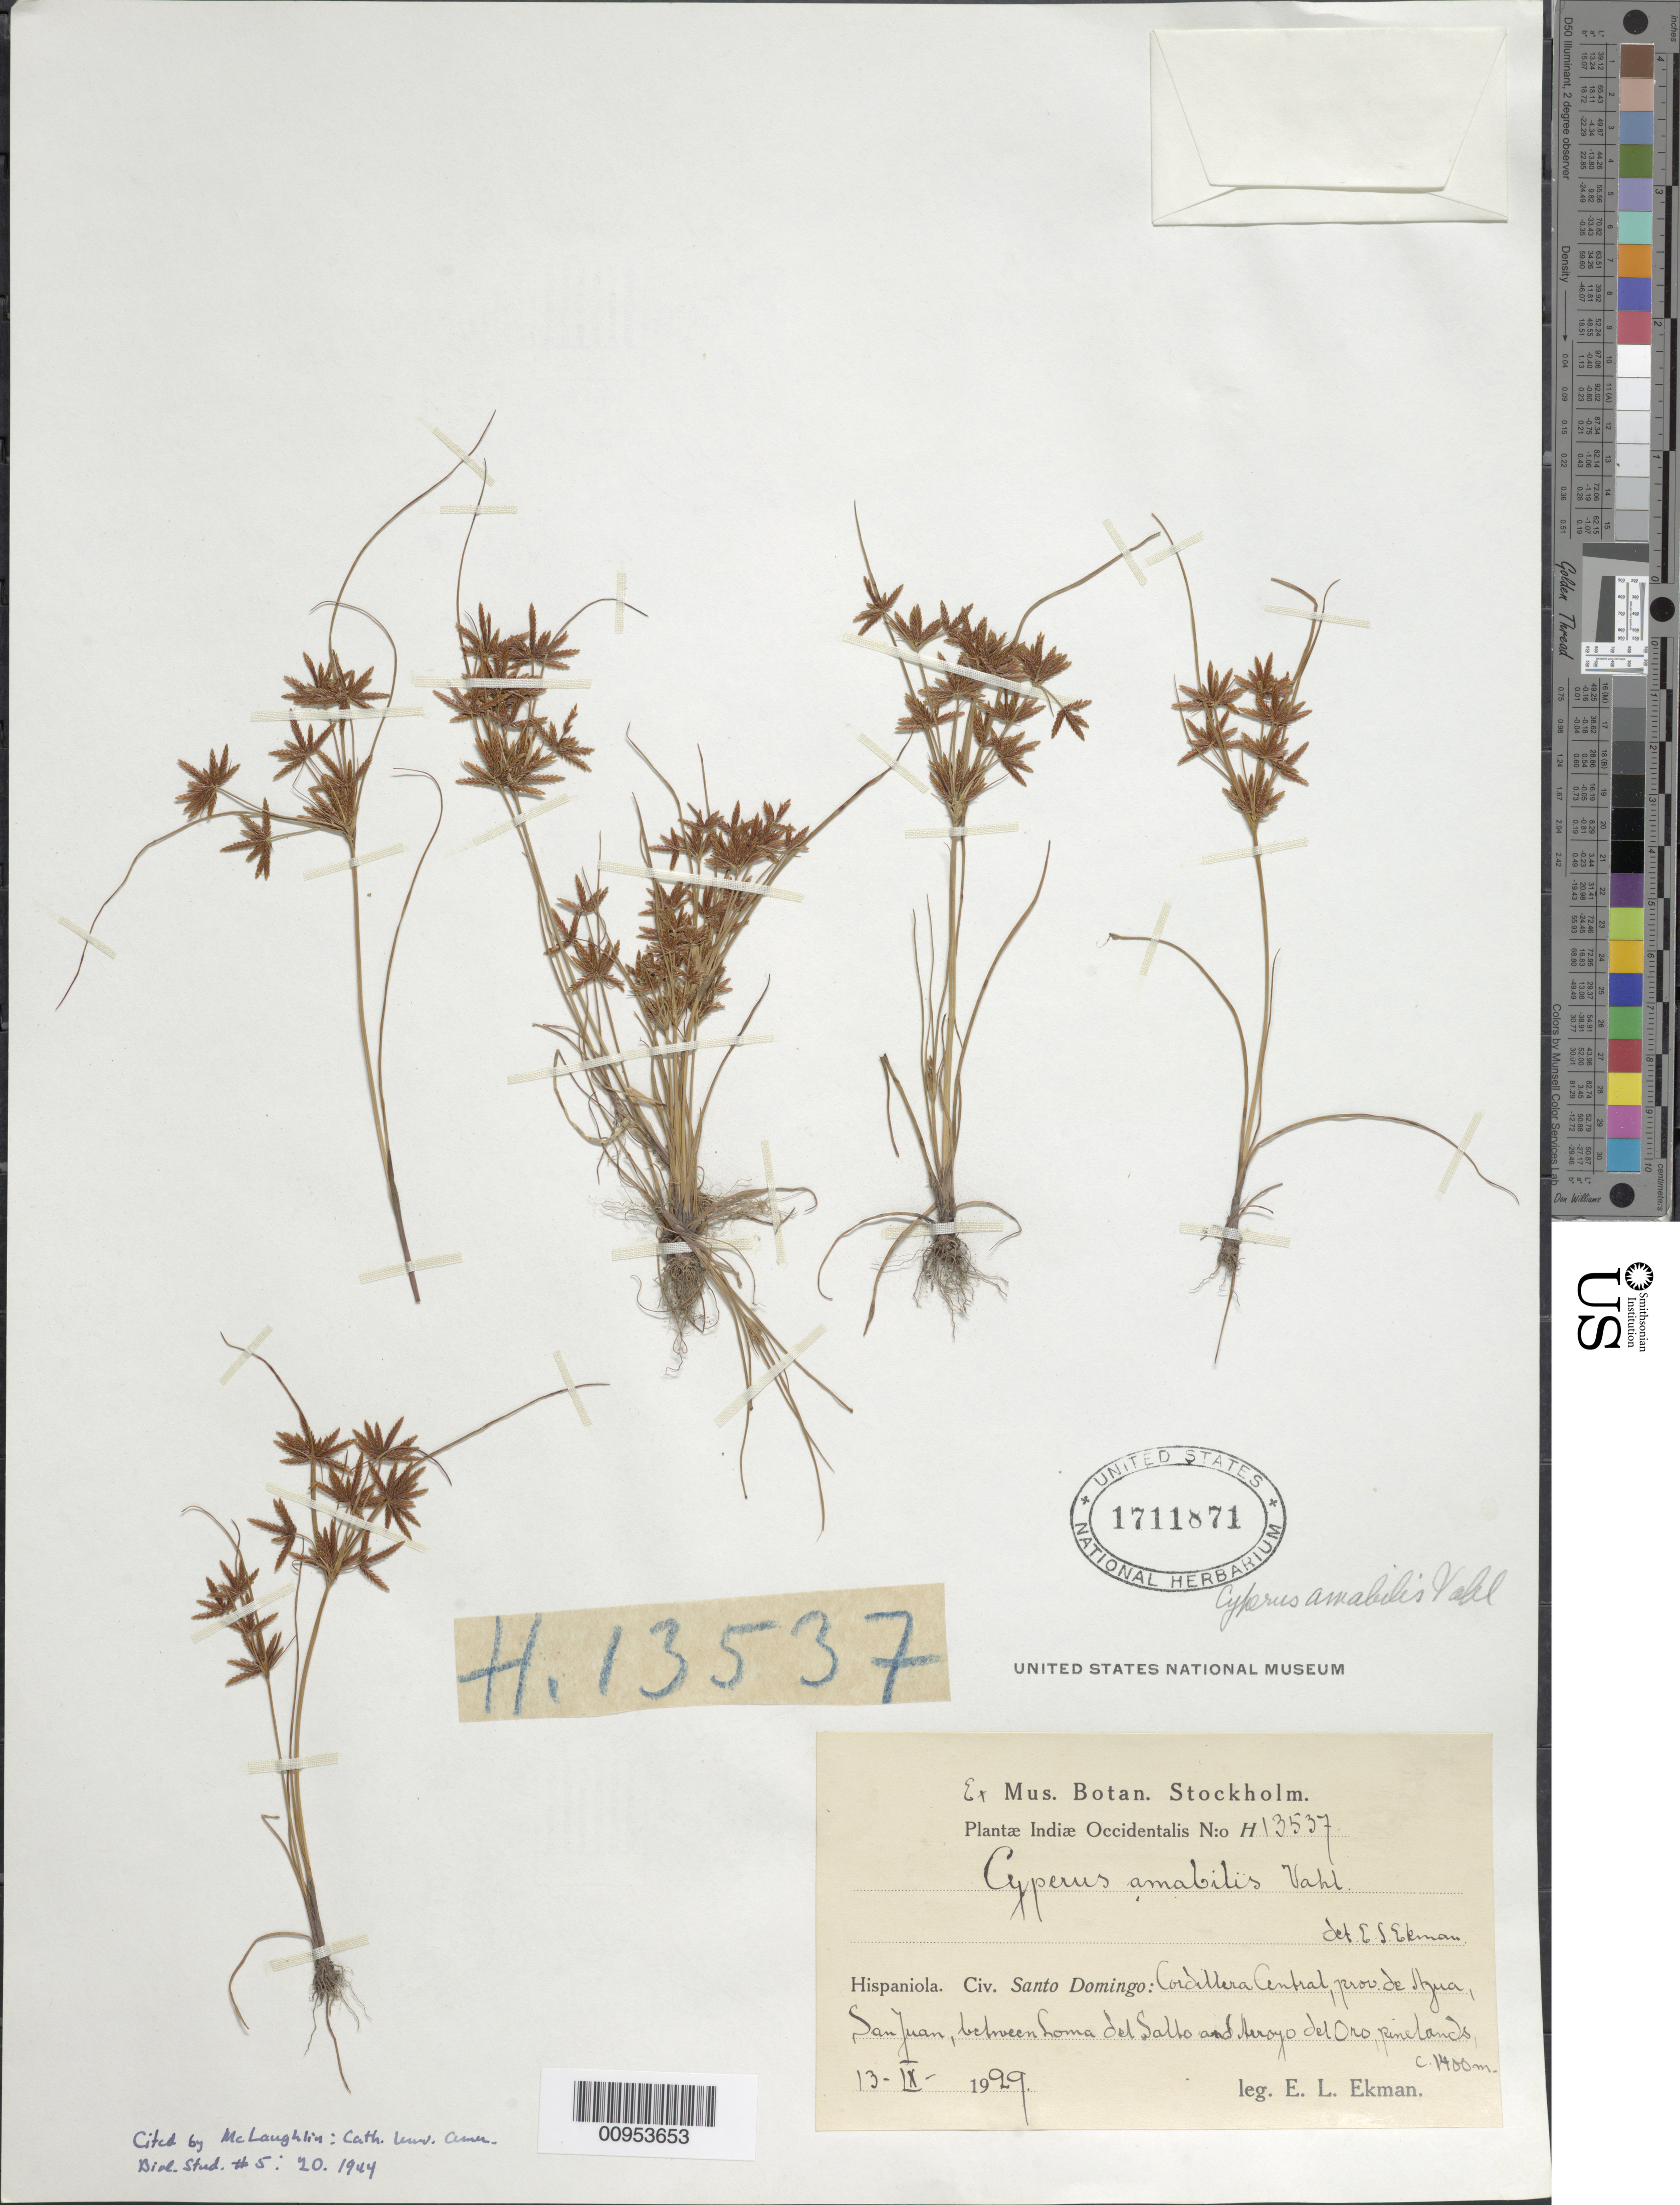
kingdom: Plantae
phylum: Tracheophyta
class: Liliopsida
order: Poales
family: Cyperaceae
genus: Cyperus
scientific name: Cyperus amabilis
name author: Vahl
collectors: E. L. Ekman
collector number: H 13537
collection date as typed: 13 Nov 1929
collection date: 1929-11-13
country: Dominican Republic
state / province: Monte Plata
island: Hispaniola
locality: Cordillera Central, San Juan, between Loma del Salto and Arroyo del Oro, pinelands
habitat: Pinelands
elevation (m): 1400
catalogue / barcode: US 1711871